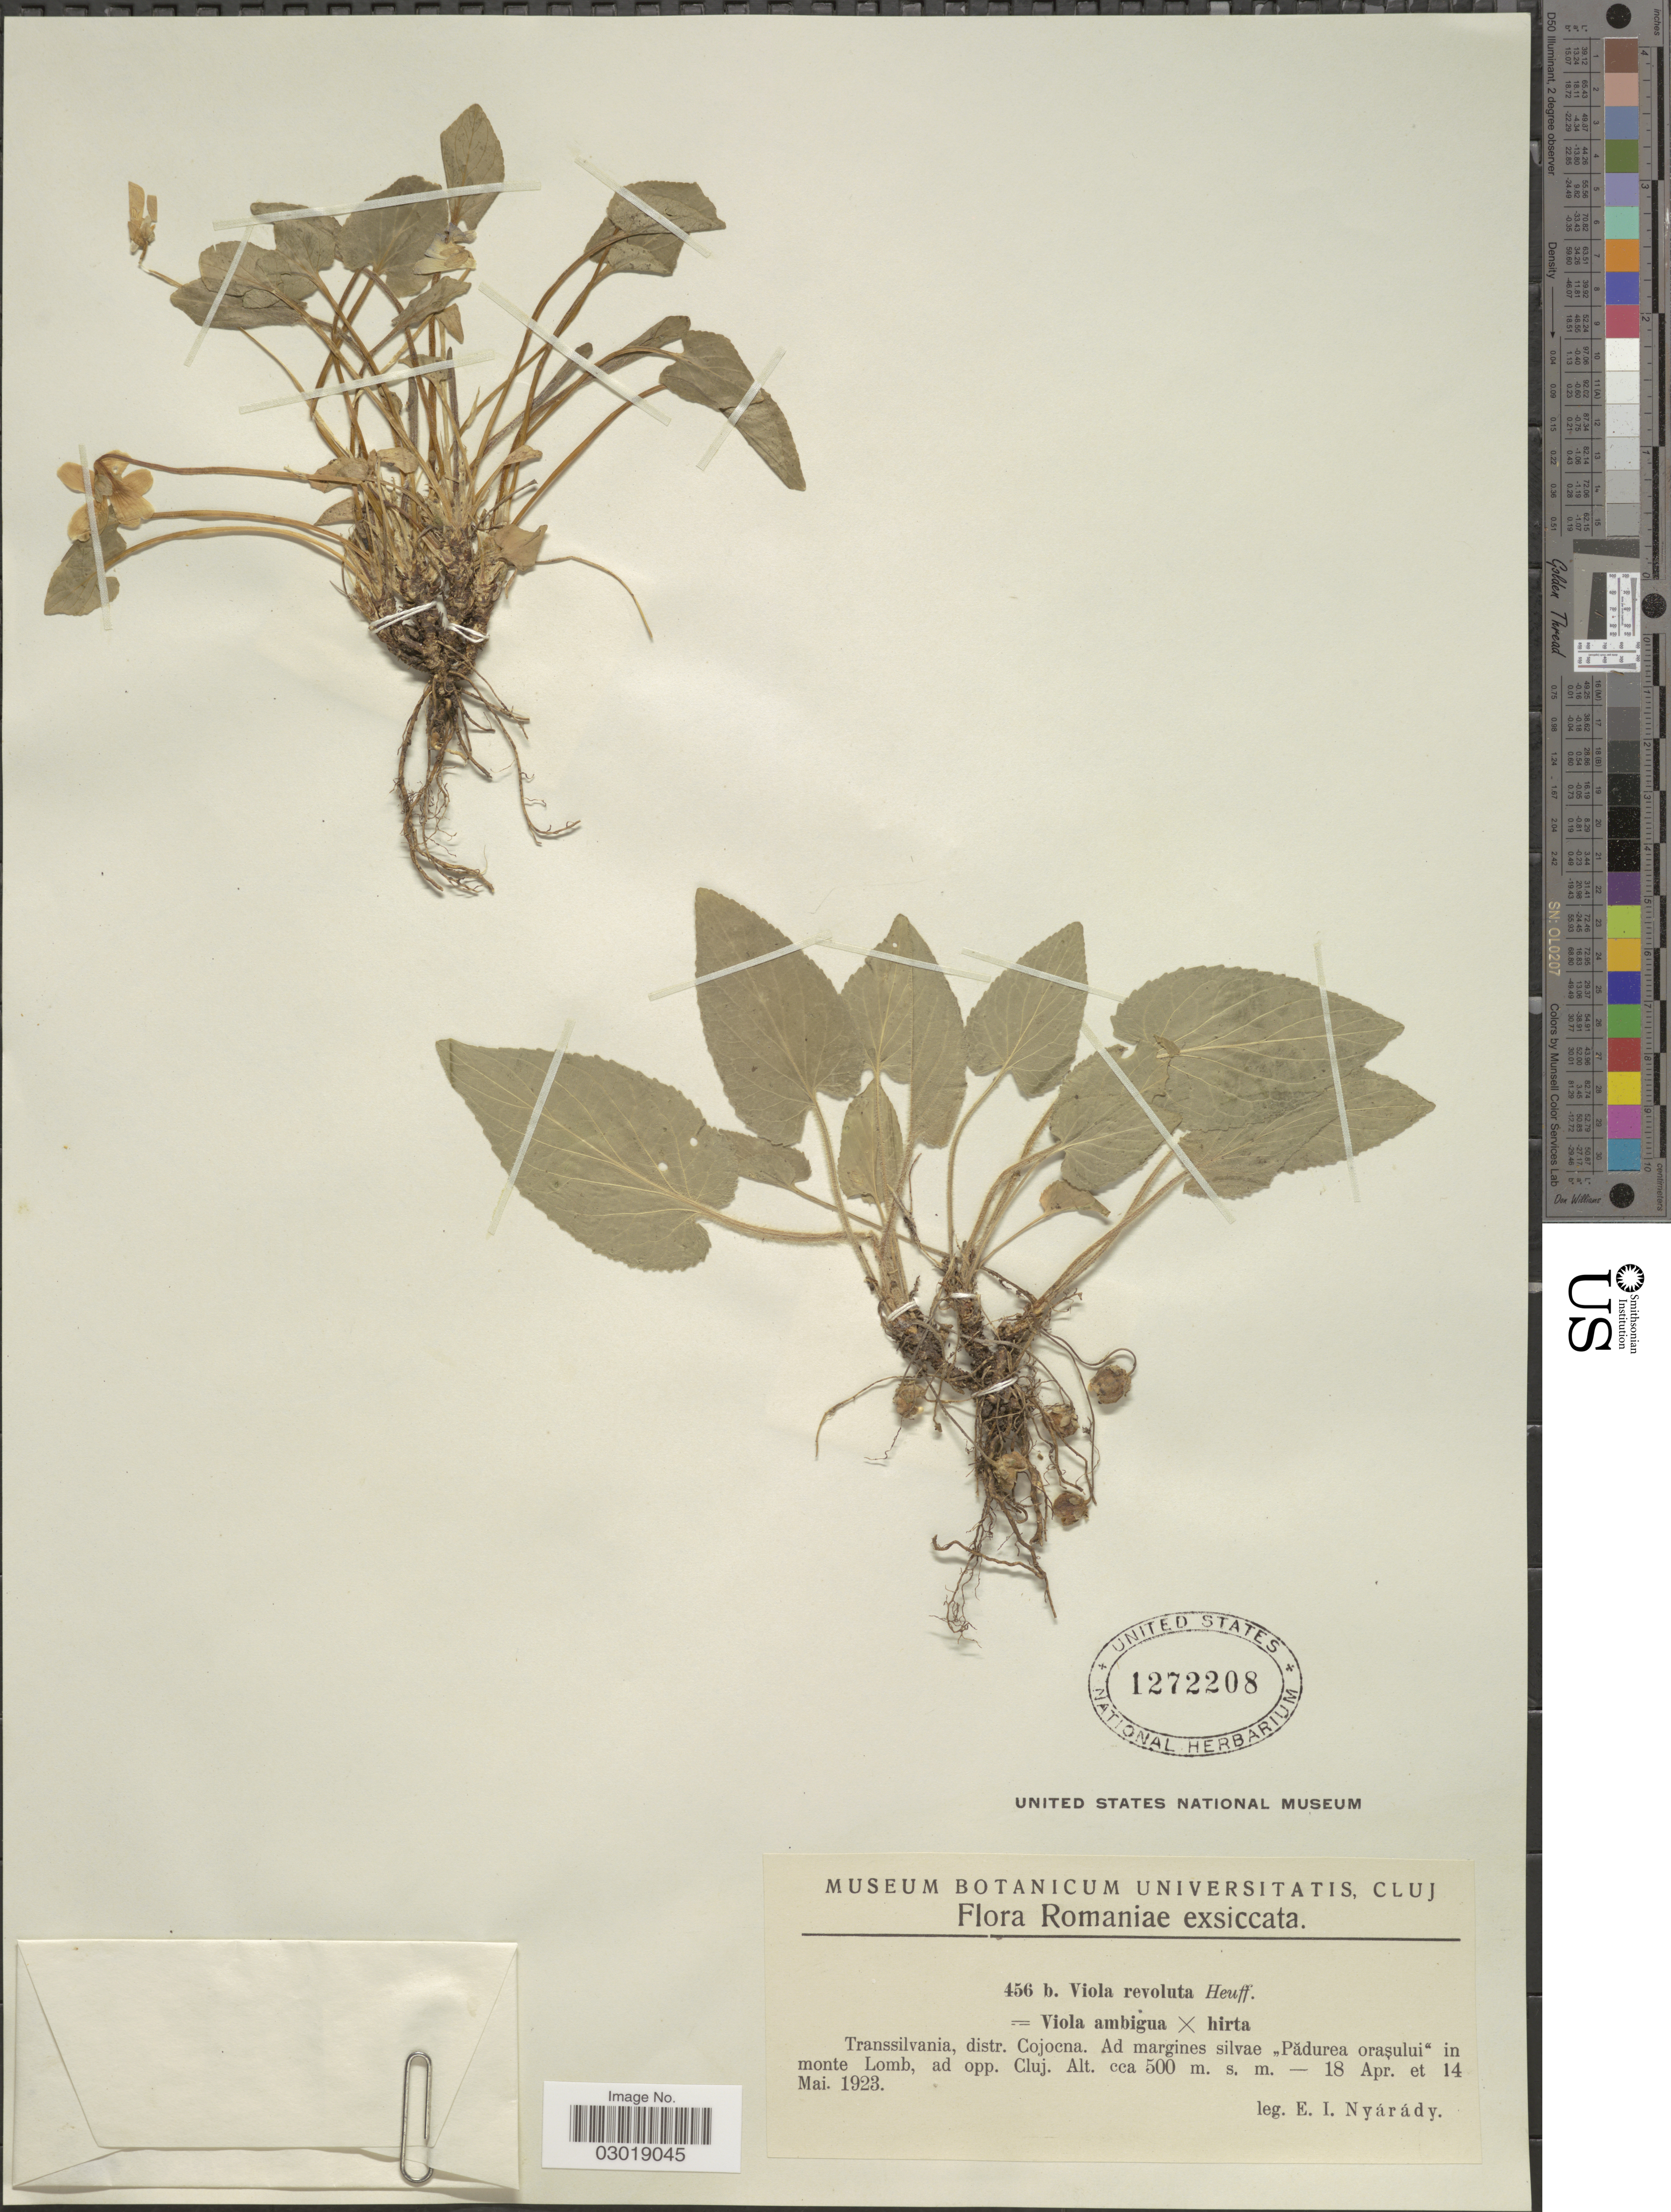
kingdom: Plantae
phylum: Tracheophyta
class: Magnoliopsida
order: Malpighiales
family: Violaceae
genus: Viola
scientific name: Viola revoluta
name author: Heuff. ex Rchb.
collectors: E. Nyárády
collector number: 456b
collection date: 1923-04-18/1923-05-14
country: Romania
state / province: Cluj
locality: Transsilvania, distr. Cojocna. Ad margines silvae "Padurea orasului" in monte Lomb, ad opp. Cluj.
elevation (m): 500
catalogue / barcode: US 1272208